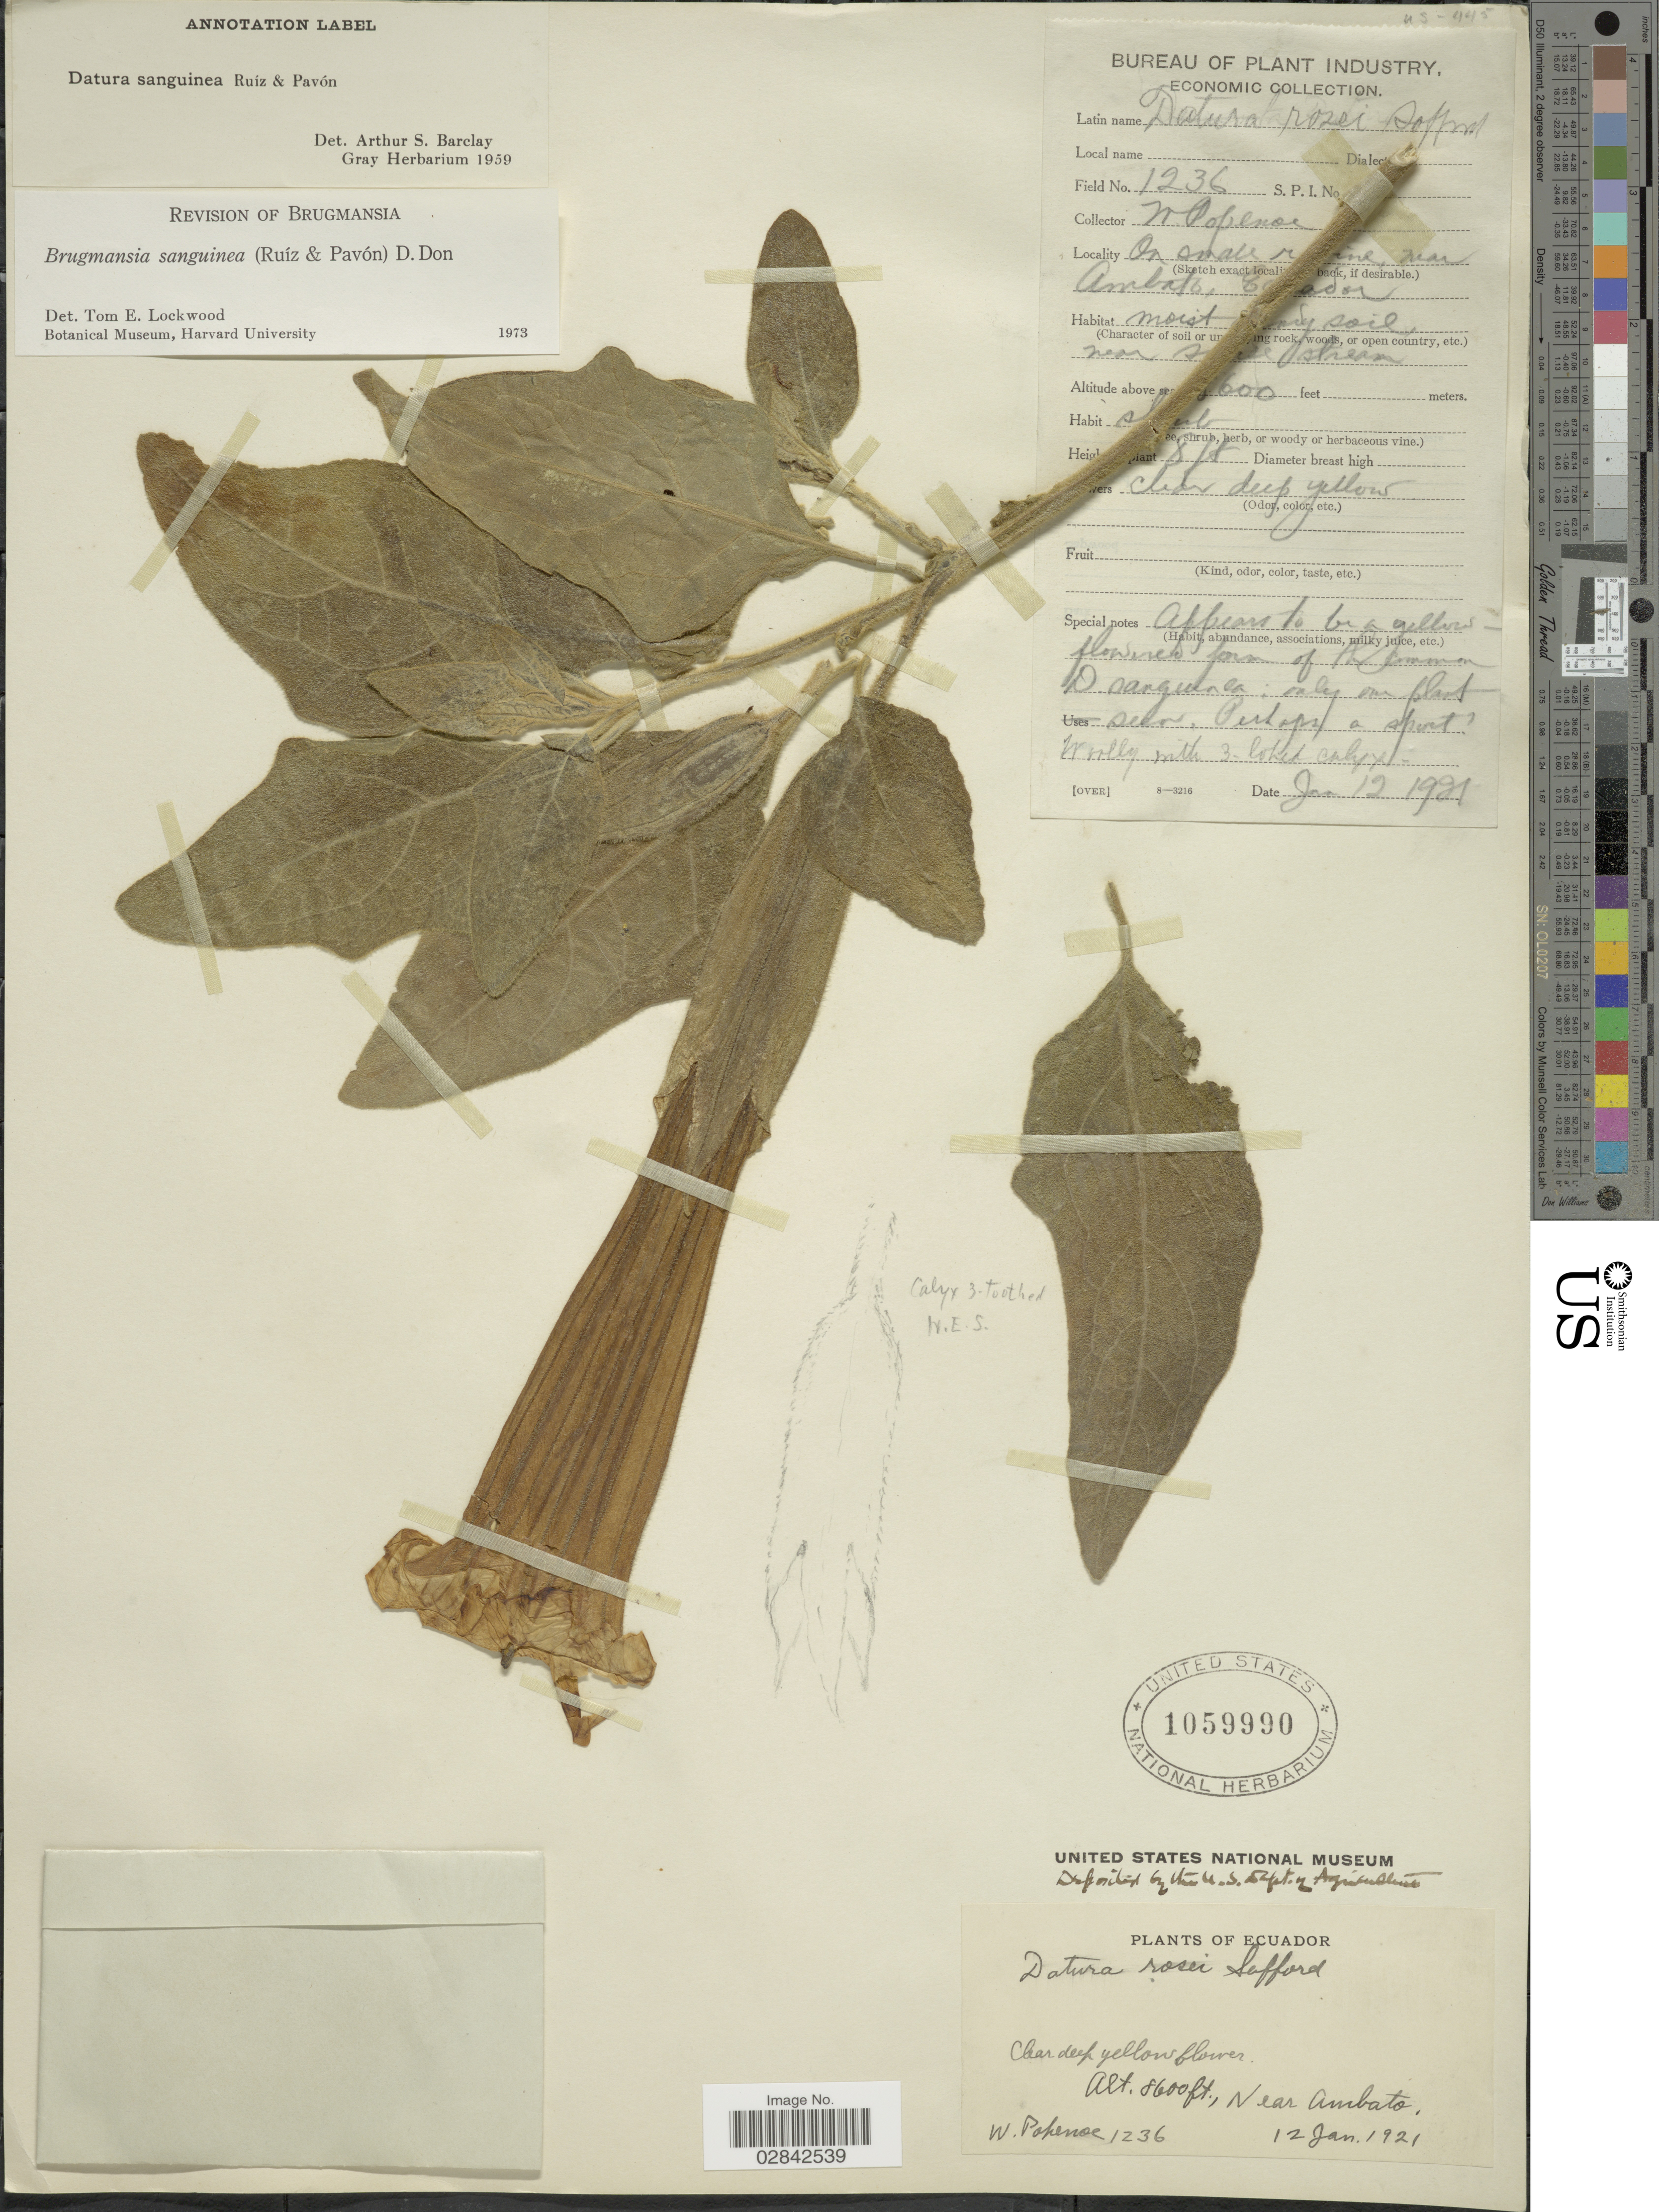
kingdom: Plantae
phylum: Tracheophyta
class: Magnoliopsida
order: Solanales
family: Solanaceae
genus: Brugmansia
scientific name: Brugmansia sanguinea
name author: (Ruiz & Pav.) D. Don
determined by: Lockwood, T. E.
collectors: W. Popenoe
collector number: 1236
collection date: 1921-01-12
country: Ecuador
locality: Near Ambato.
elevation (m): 2621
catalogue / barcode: US 1059990